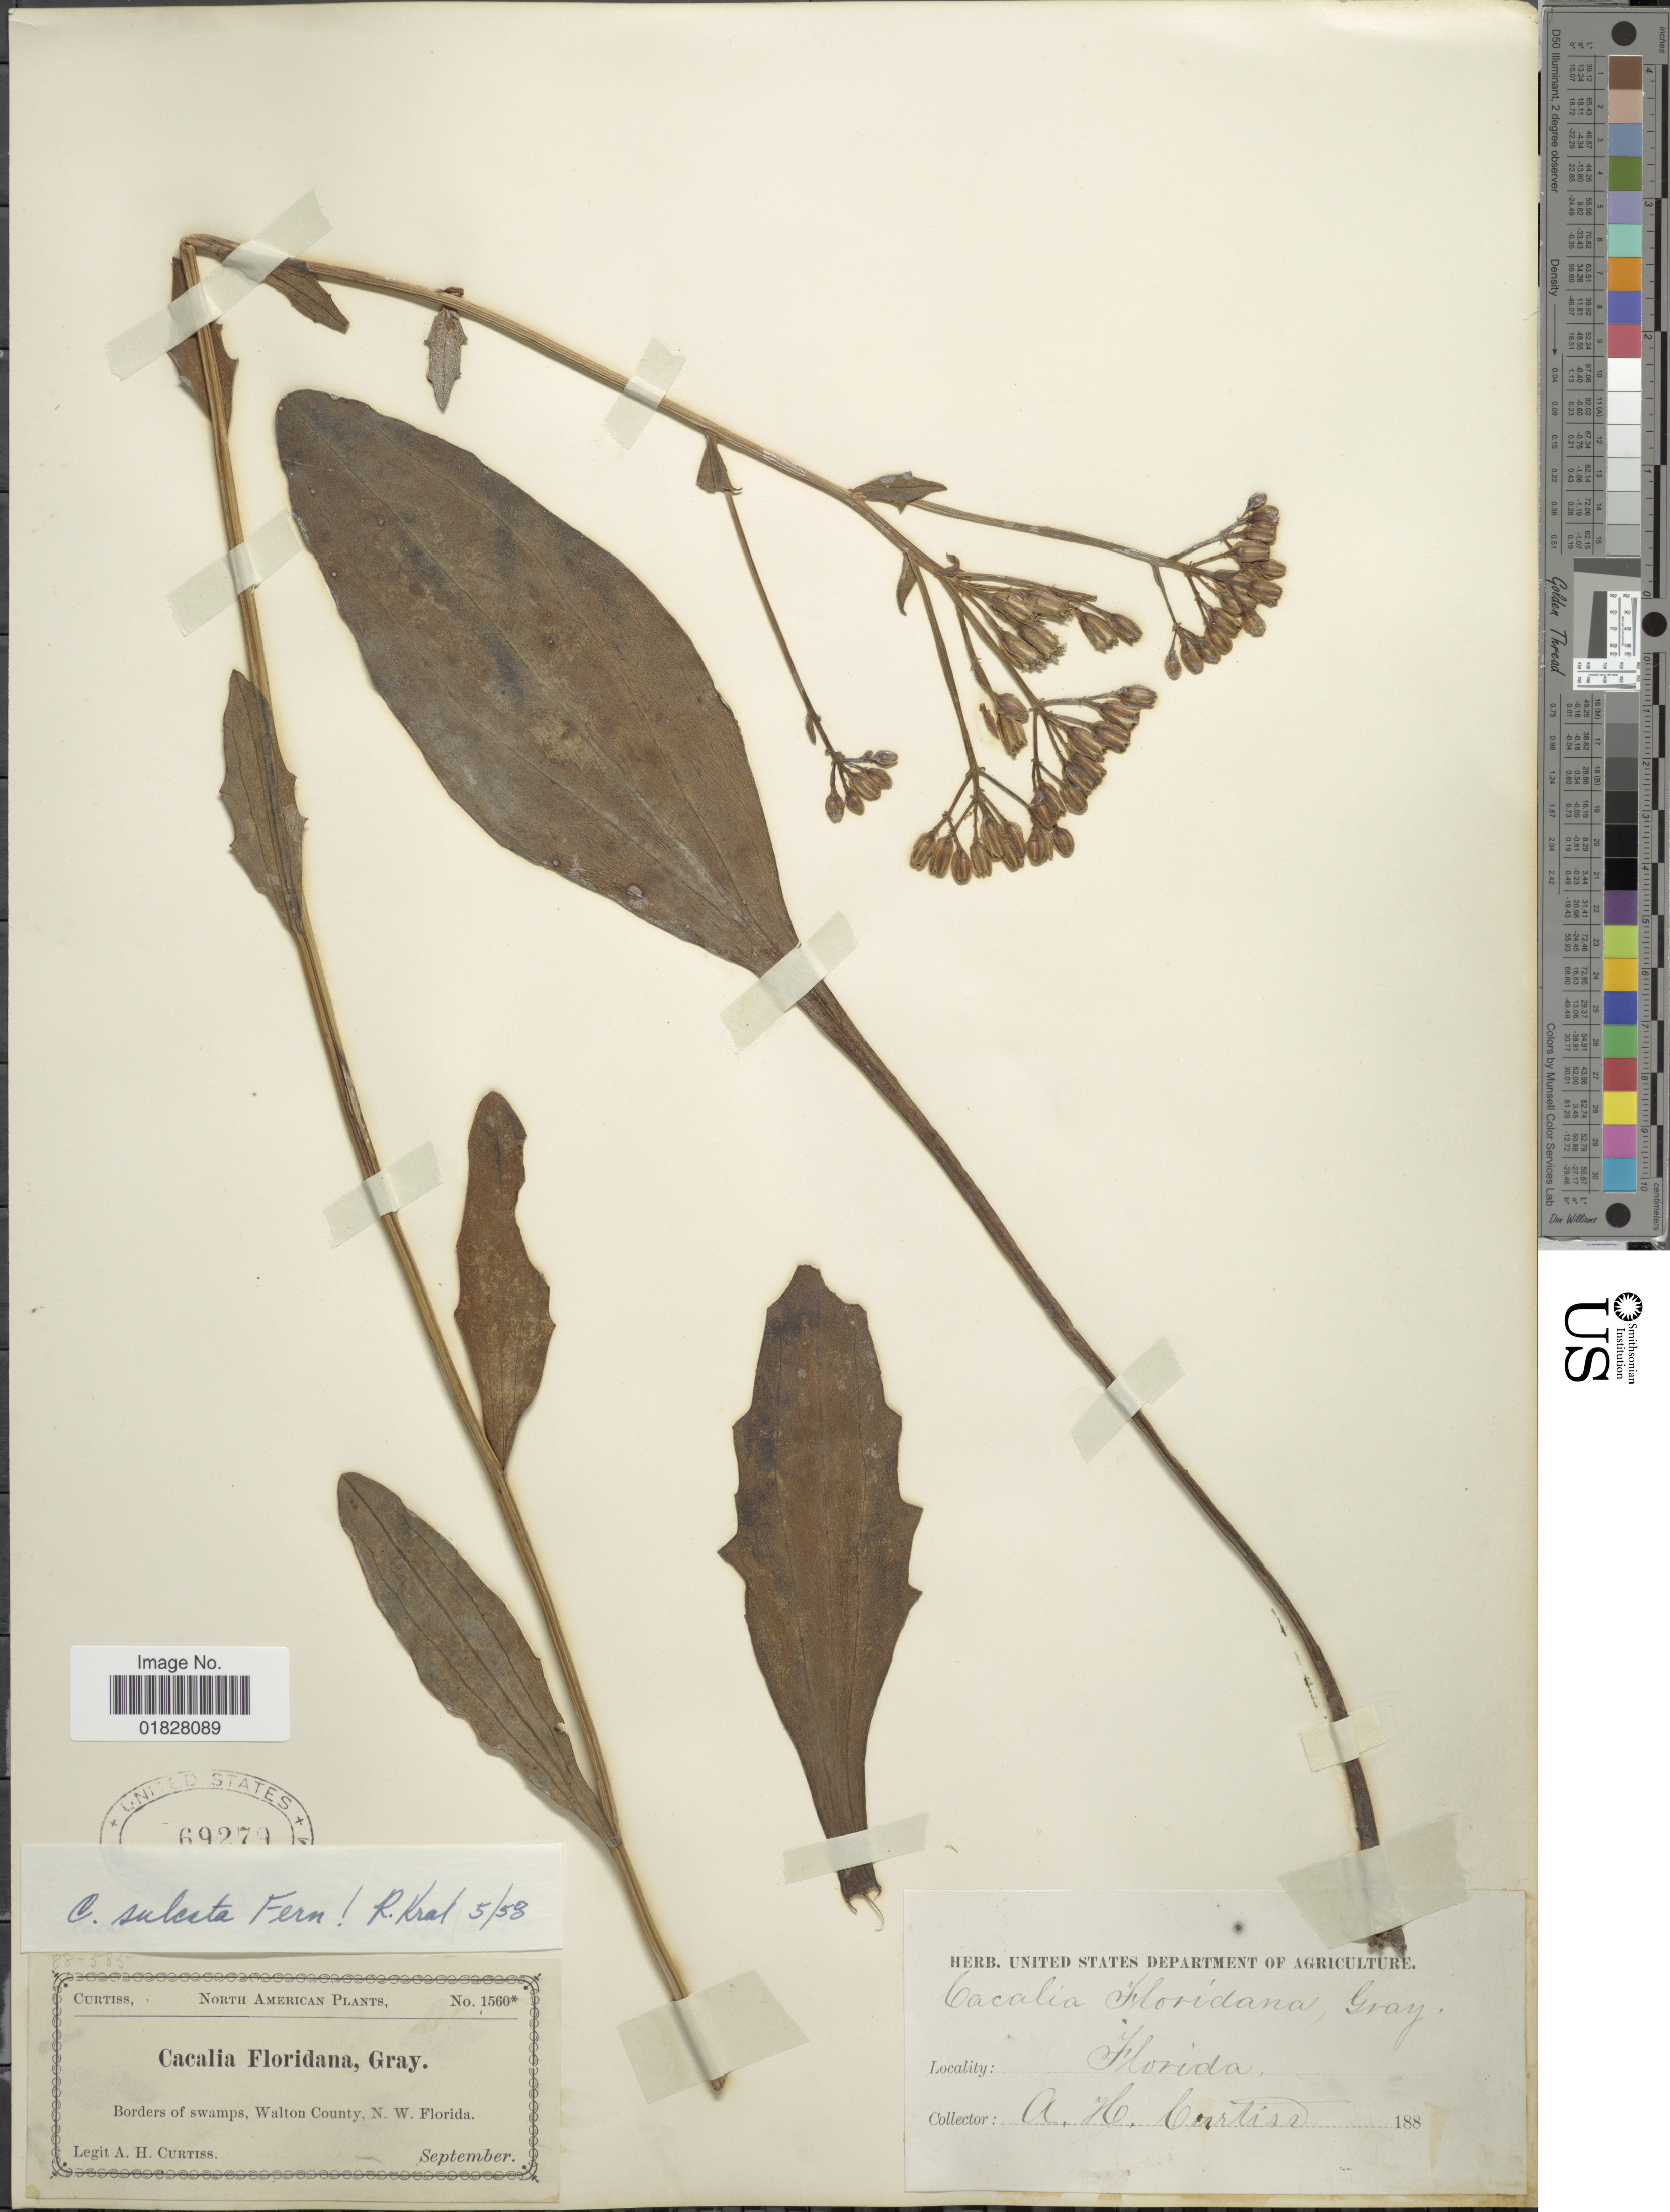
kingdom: Plantae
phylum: Tracheophyta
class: Magnoliopsida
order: Asterales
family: Asteraceae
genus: Arnoglossum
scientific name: Arnoglossum sulcatum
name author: (Fernald) H. Rob.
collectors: A. H. Curtiss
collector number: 1560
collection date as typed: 188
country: United States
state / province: Florida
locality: Borders of swamps, Walton County, N.W. Florida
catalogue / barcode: US 69279